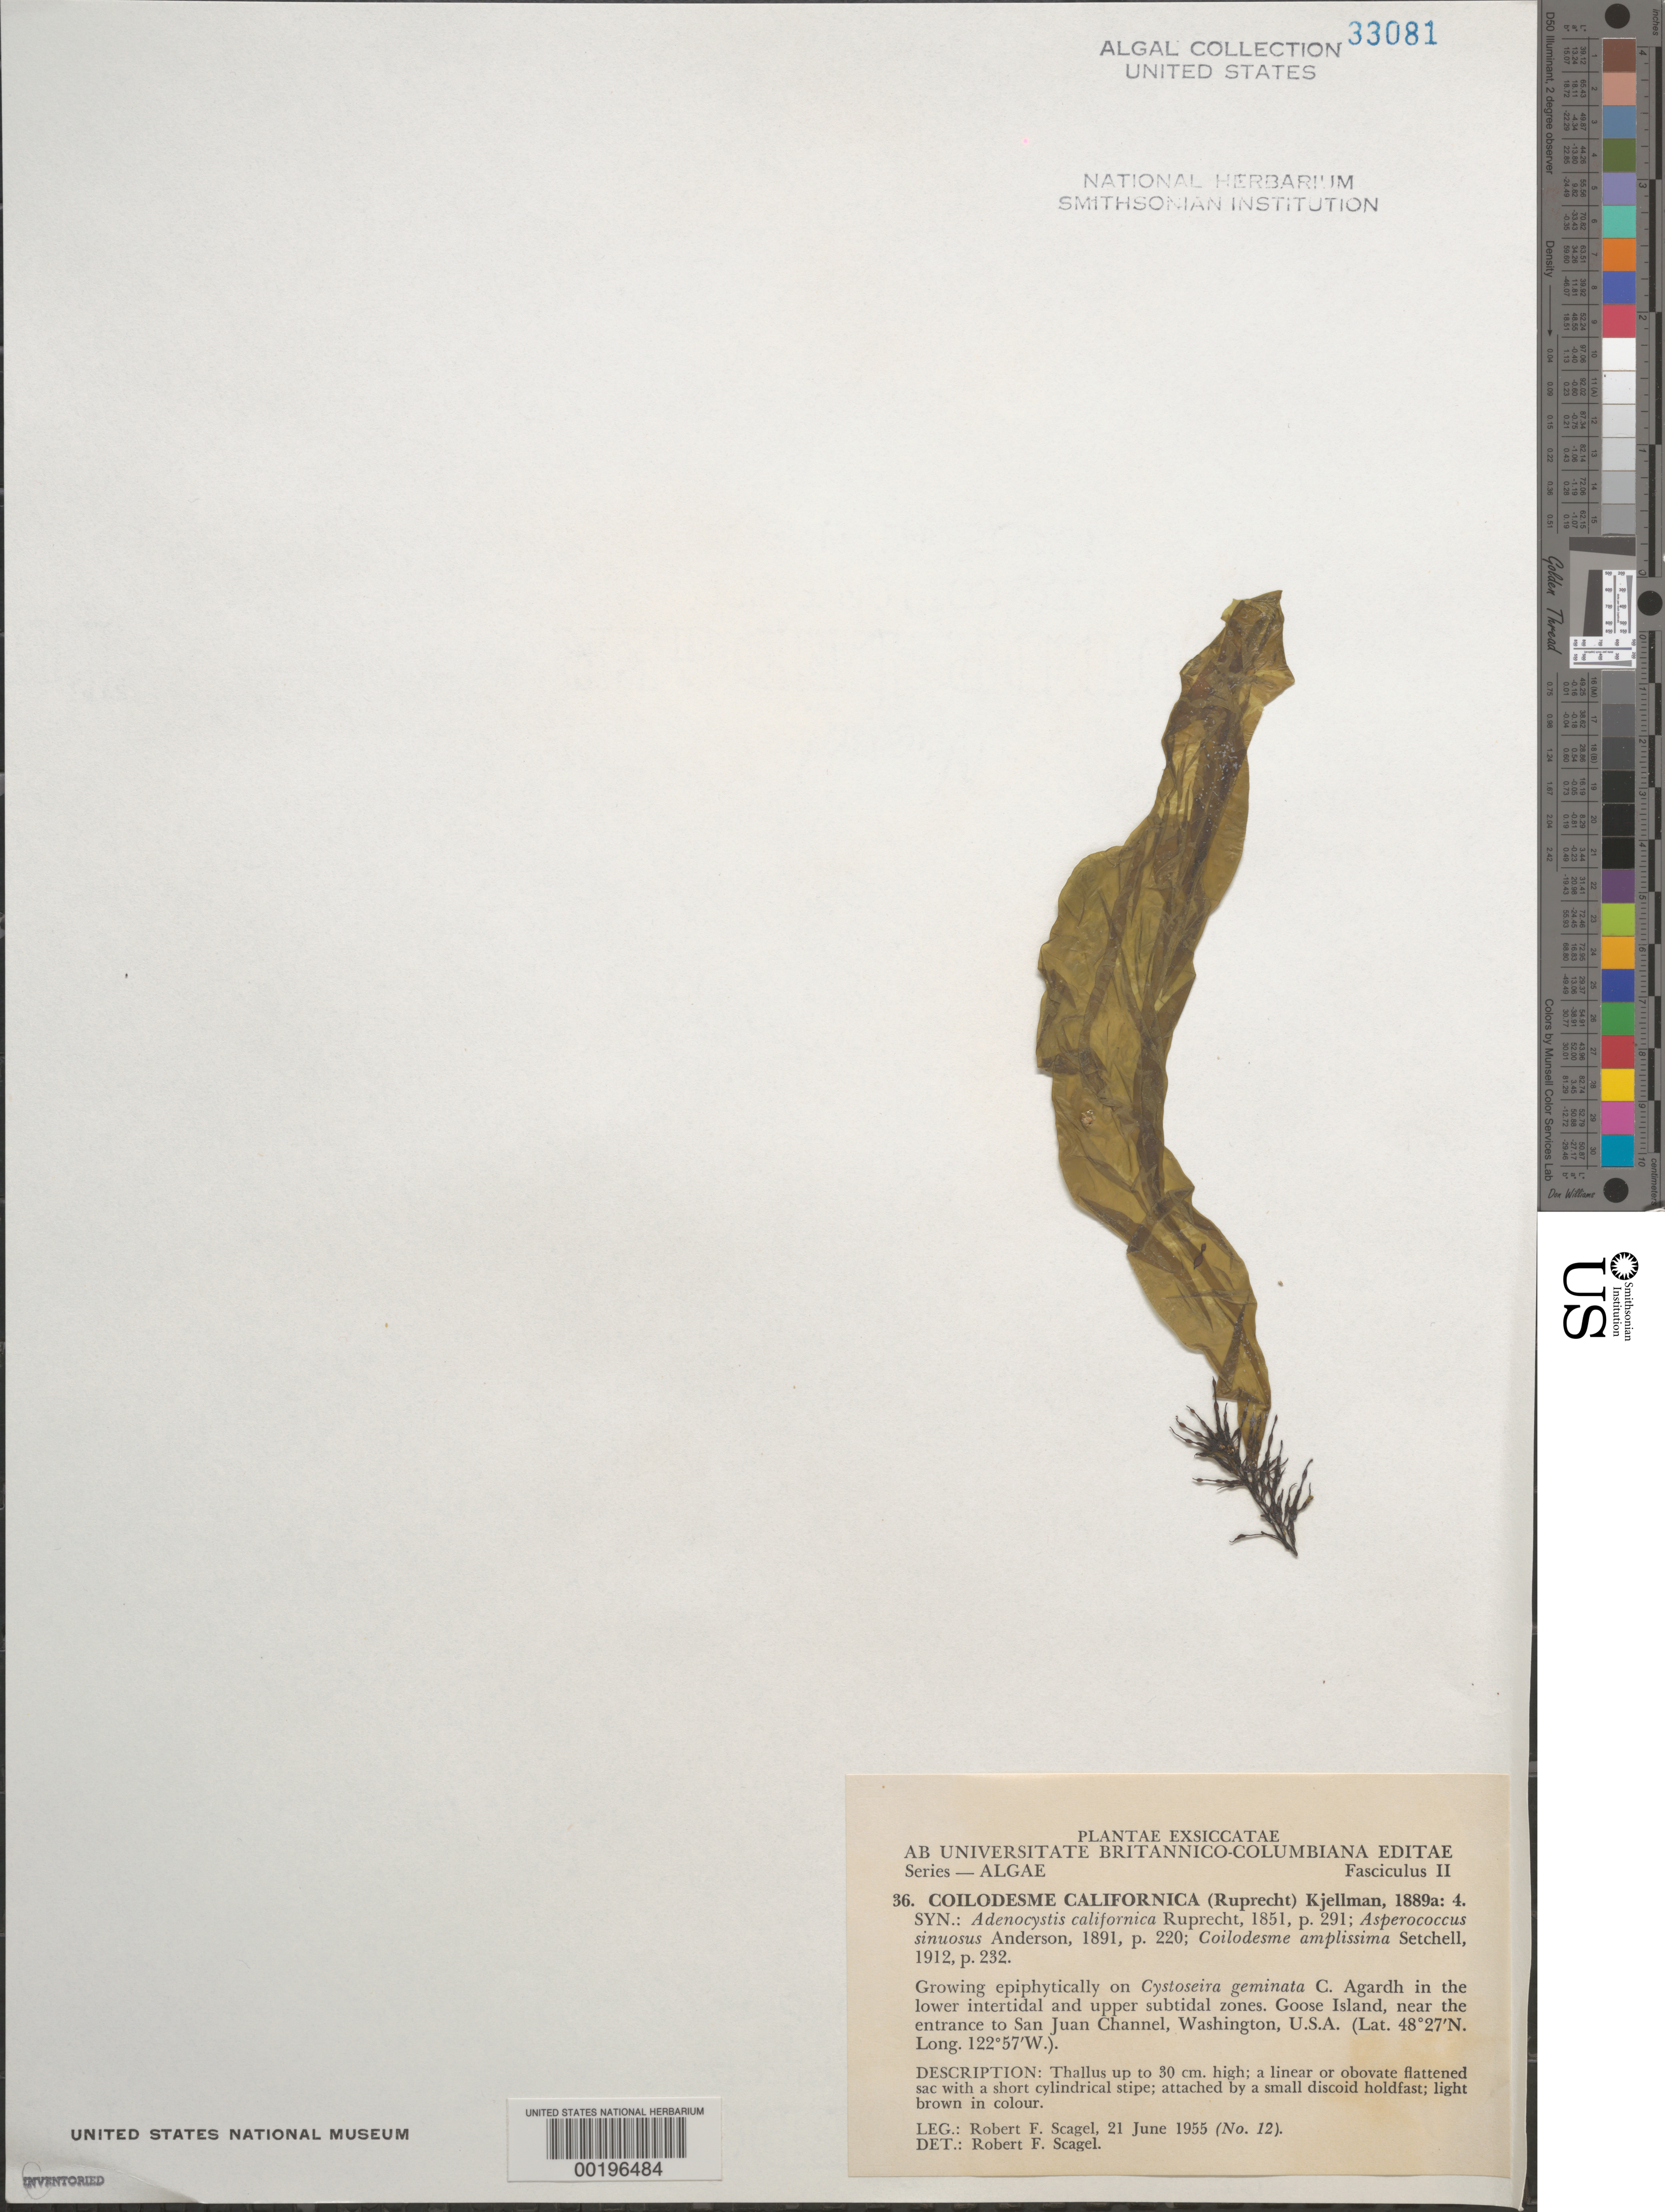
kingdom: Chromista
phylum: Ochrophyta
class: Phaeophyceae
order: Ectocarpales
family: Chordariaceae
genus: Coilodesme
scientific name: Coilodesme californica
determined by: Scagel, R. F.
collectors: R. F. Scagel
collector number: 12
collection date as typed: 21 Jun 1955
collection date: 1955-06-21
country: United States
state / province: Washington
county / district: San Juan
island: Goose Island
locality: Near San Juan Channel entrance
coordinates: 48 27' N, 122 57' W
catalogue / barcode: US 33081